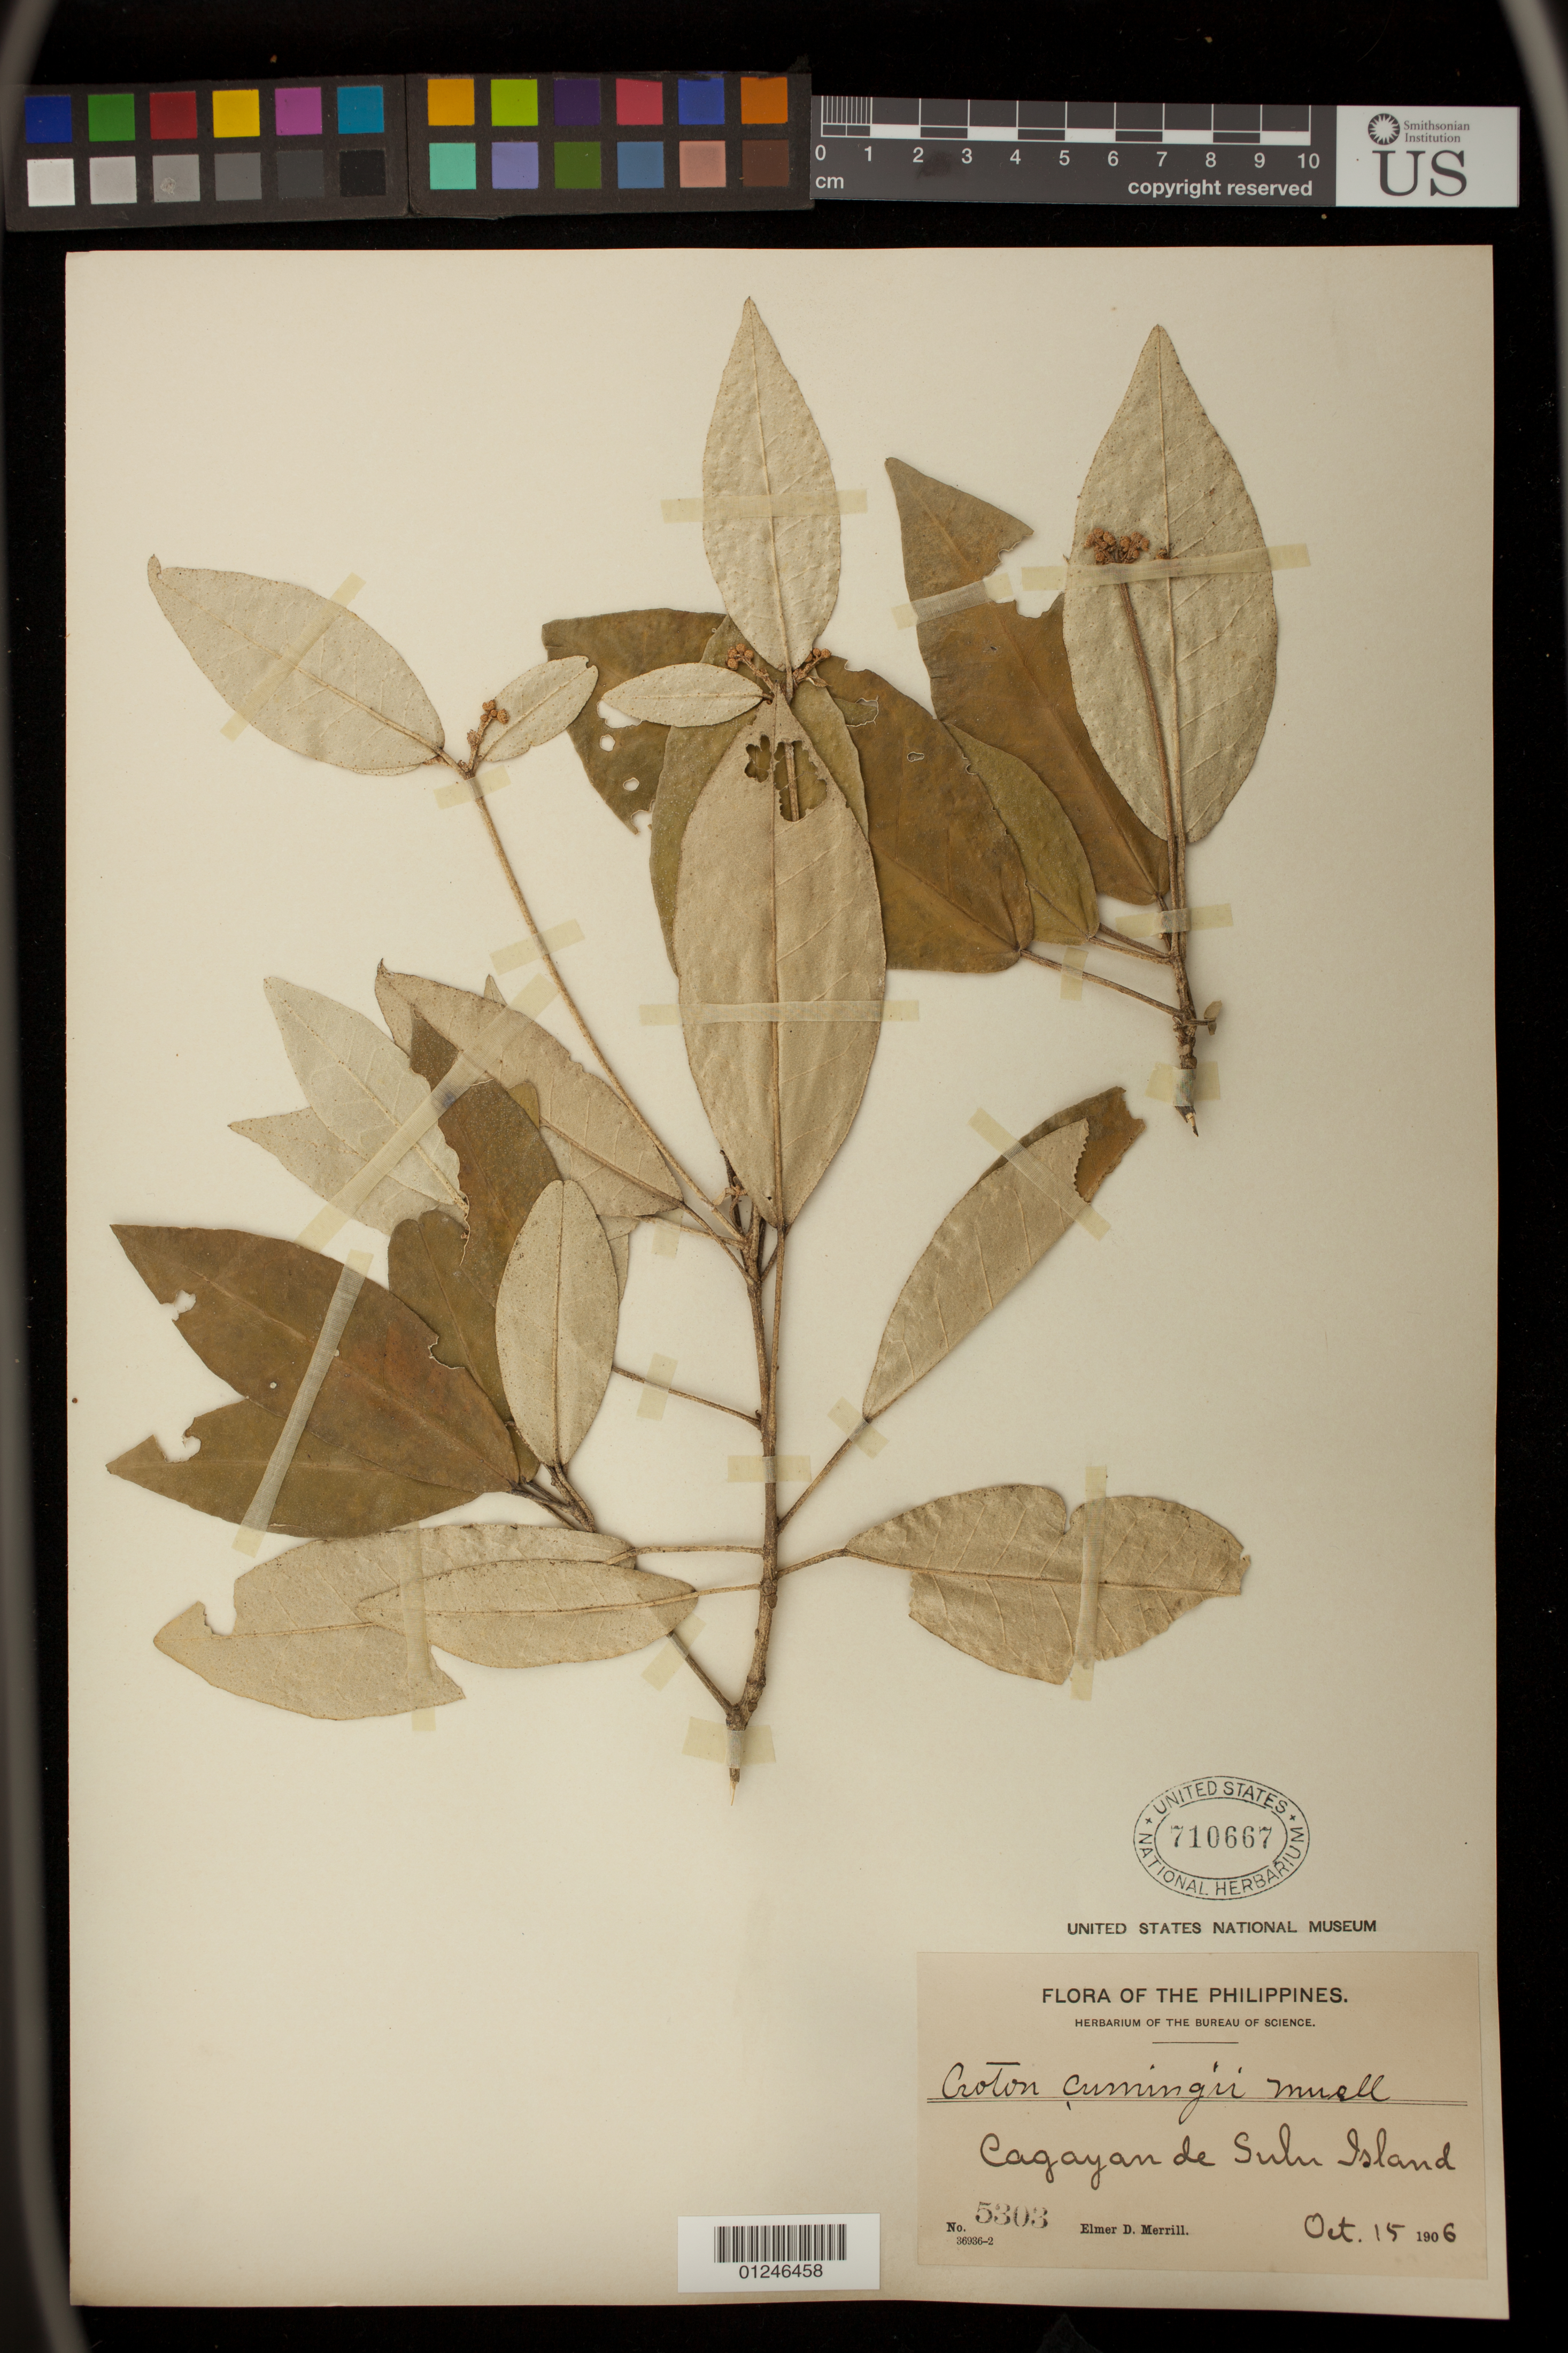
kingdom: Plantae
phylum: Tracheophyta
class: Magnoliopsida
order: Malpighiales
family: Euphorbiaceae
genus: Croton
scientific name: Croton cascarilloides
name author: Raeusch.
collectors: E. D. Merrill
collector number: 5303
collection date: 1906-10-15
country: Philippines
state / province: Mimaropa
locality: Cagayande de Sulu Island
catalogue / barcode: US 710667